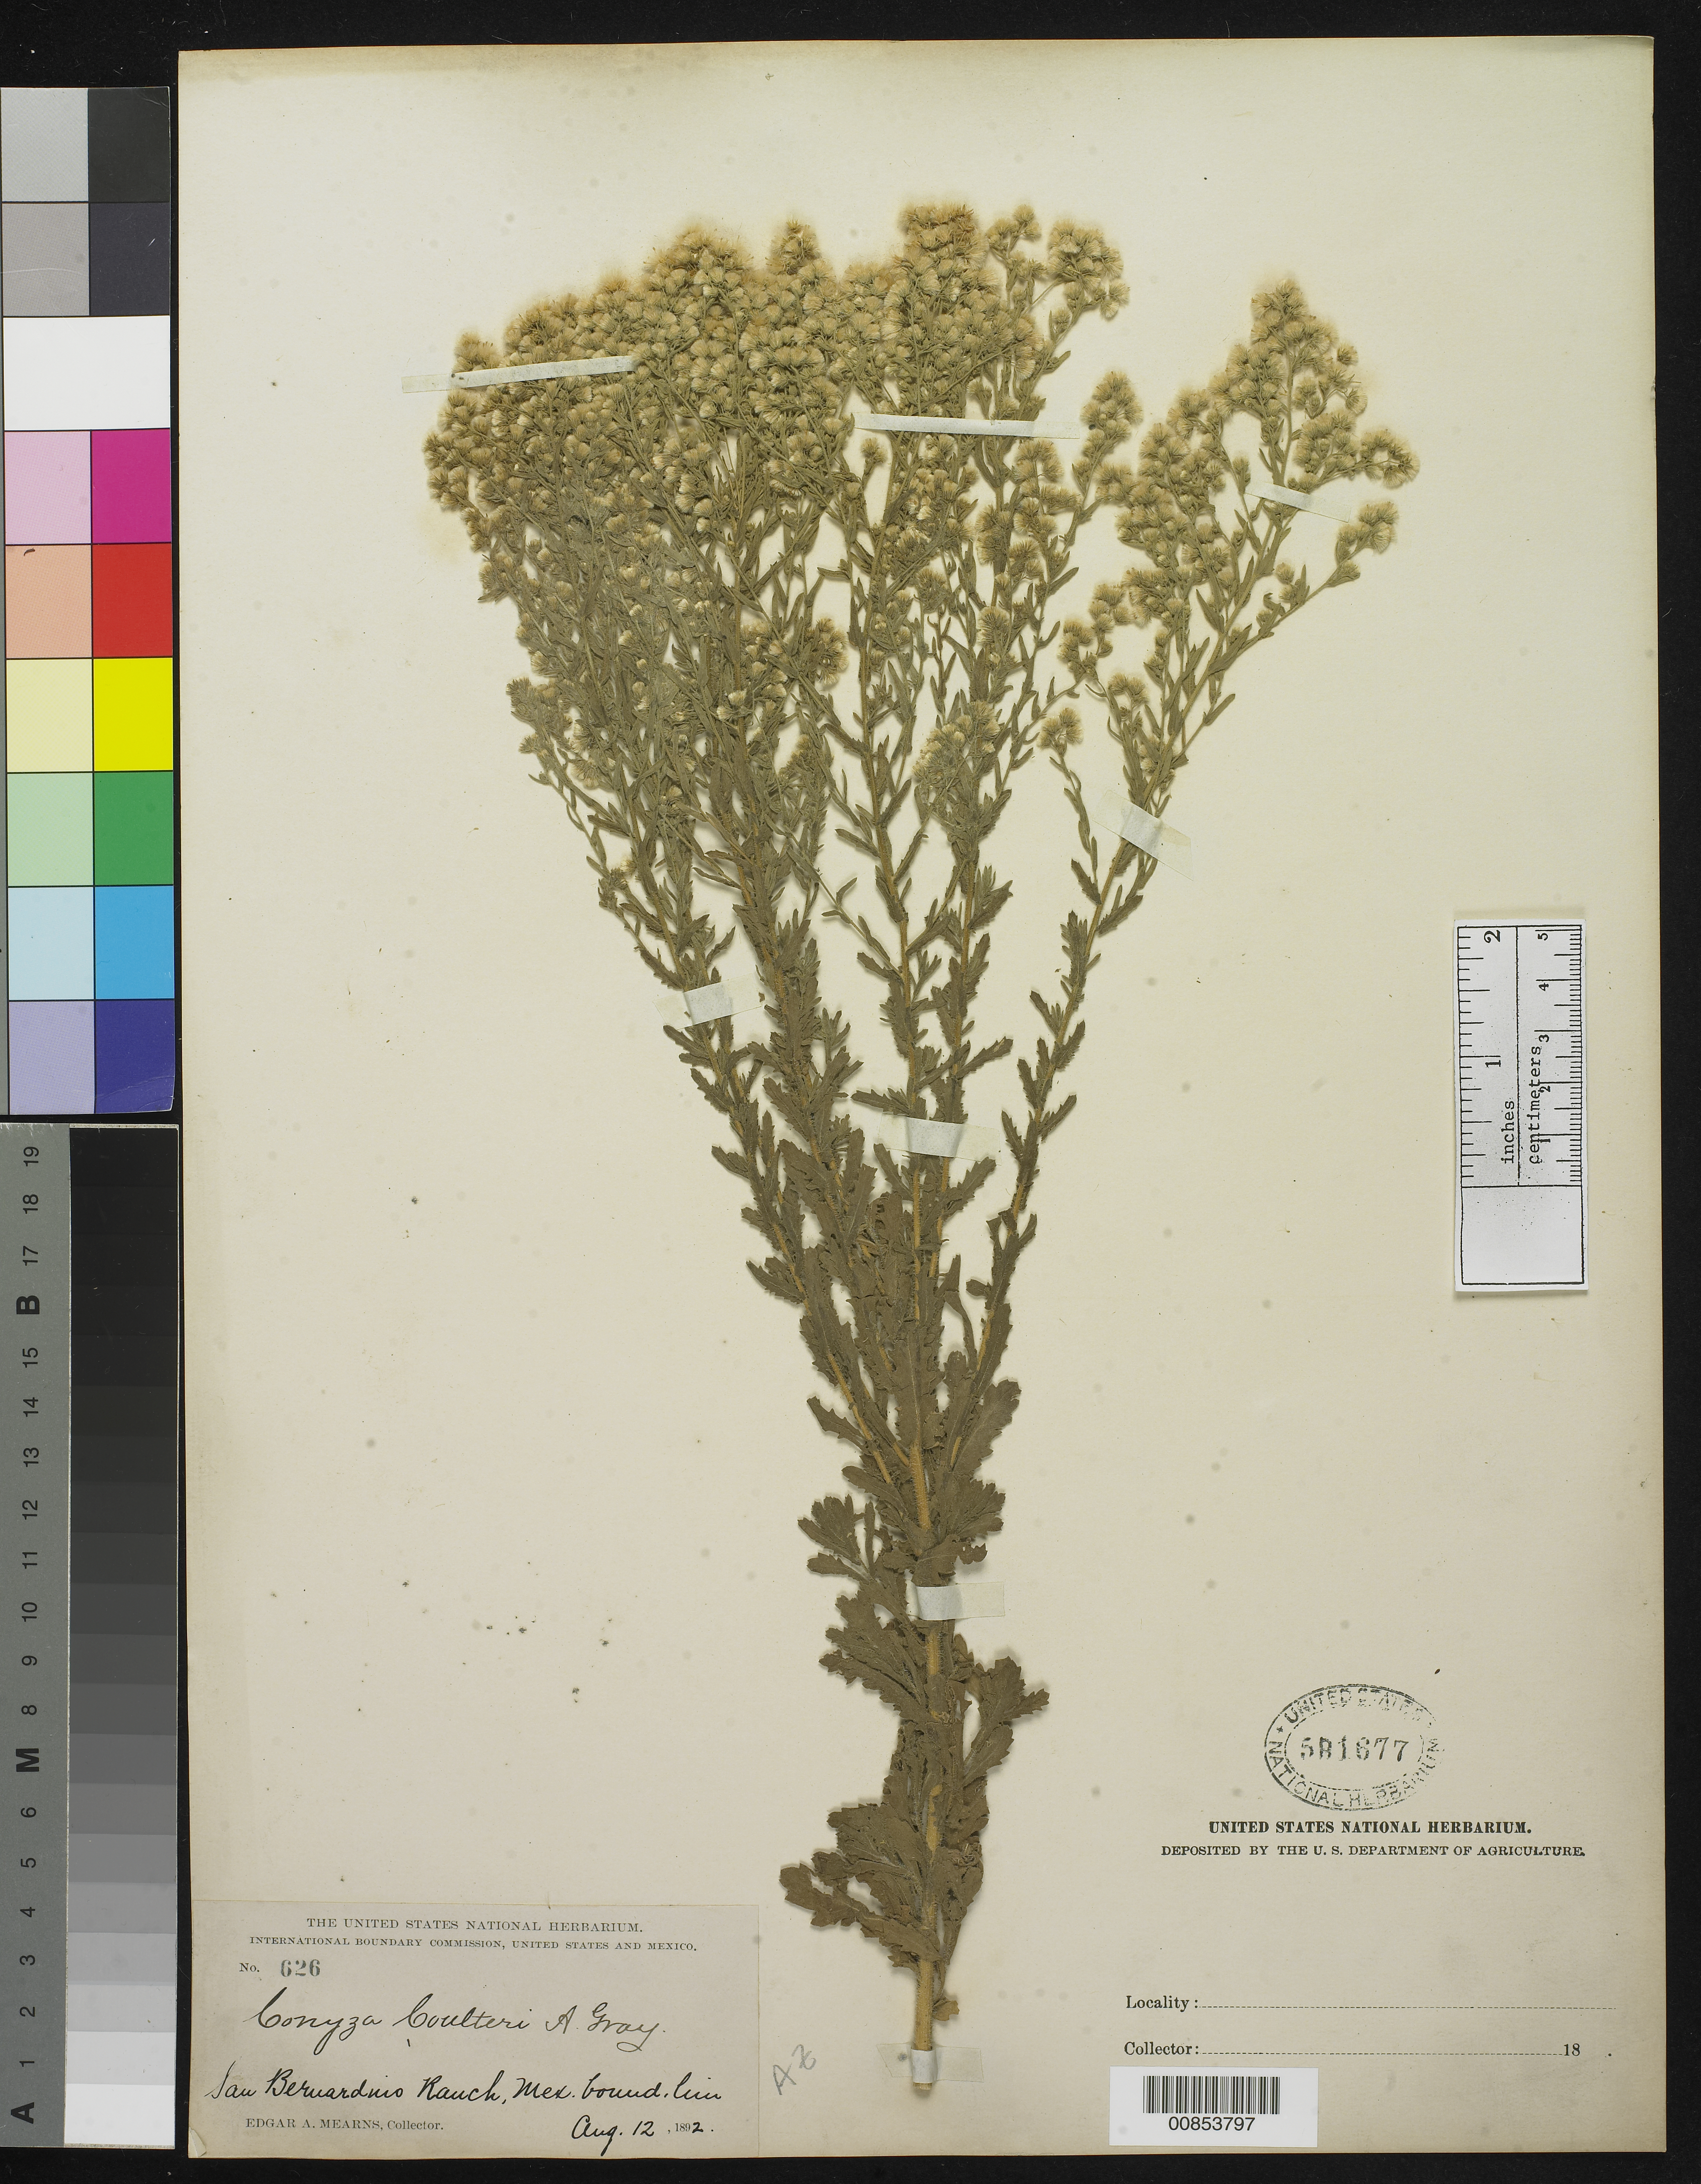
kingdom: Plantae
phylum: Tracheophyta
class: Magnoliopsida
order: Asterales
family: Asteraceae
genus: Conyza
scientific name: Conyza coulteri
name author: A. Gray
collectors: E. A. Mearns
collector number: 626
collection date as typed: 12 Aug 1892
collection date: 1892-08-12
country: United States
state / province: Arizona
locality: San Bernardino Ranch, Mexican boundary line.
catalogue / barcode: US 581677